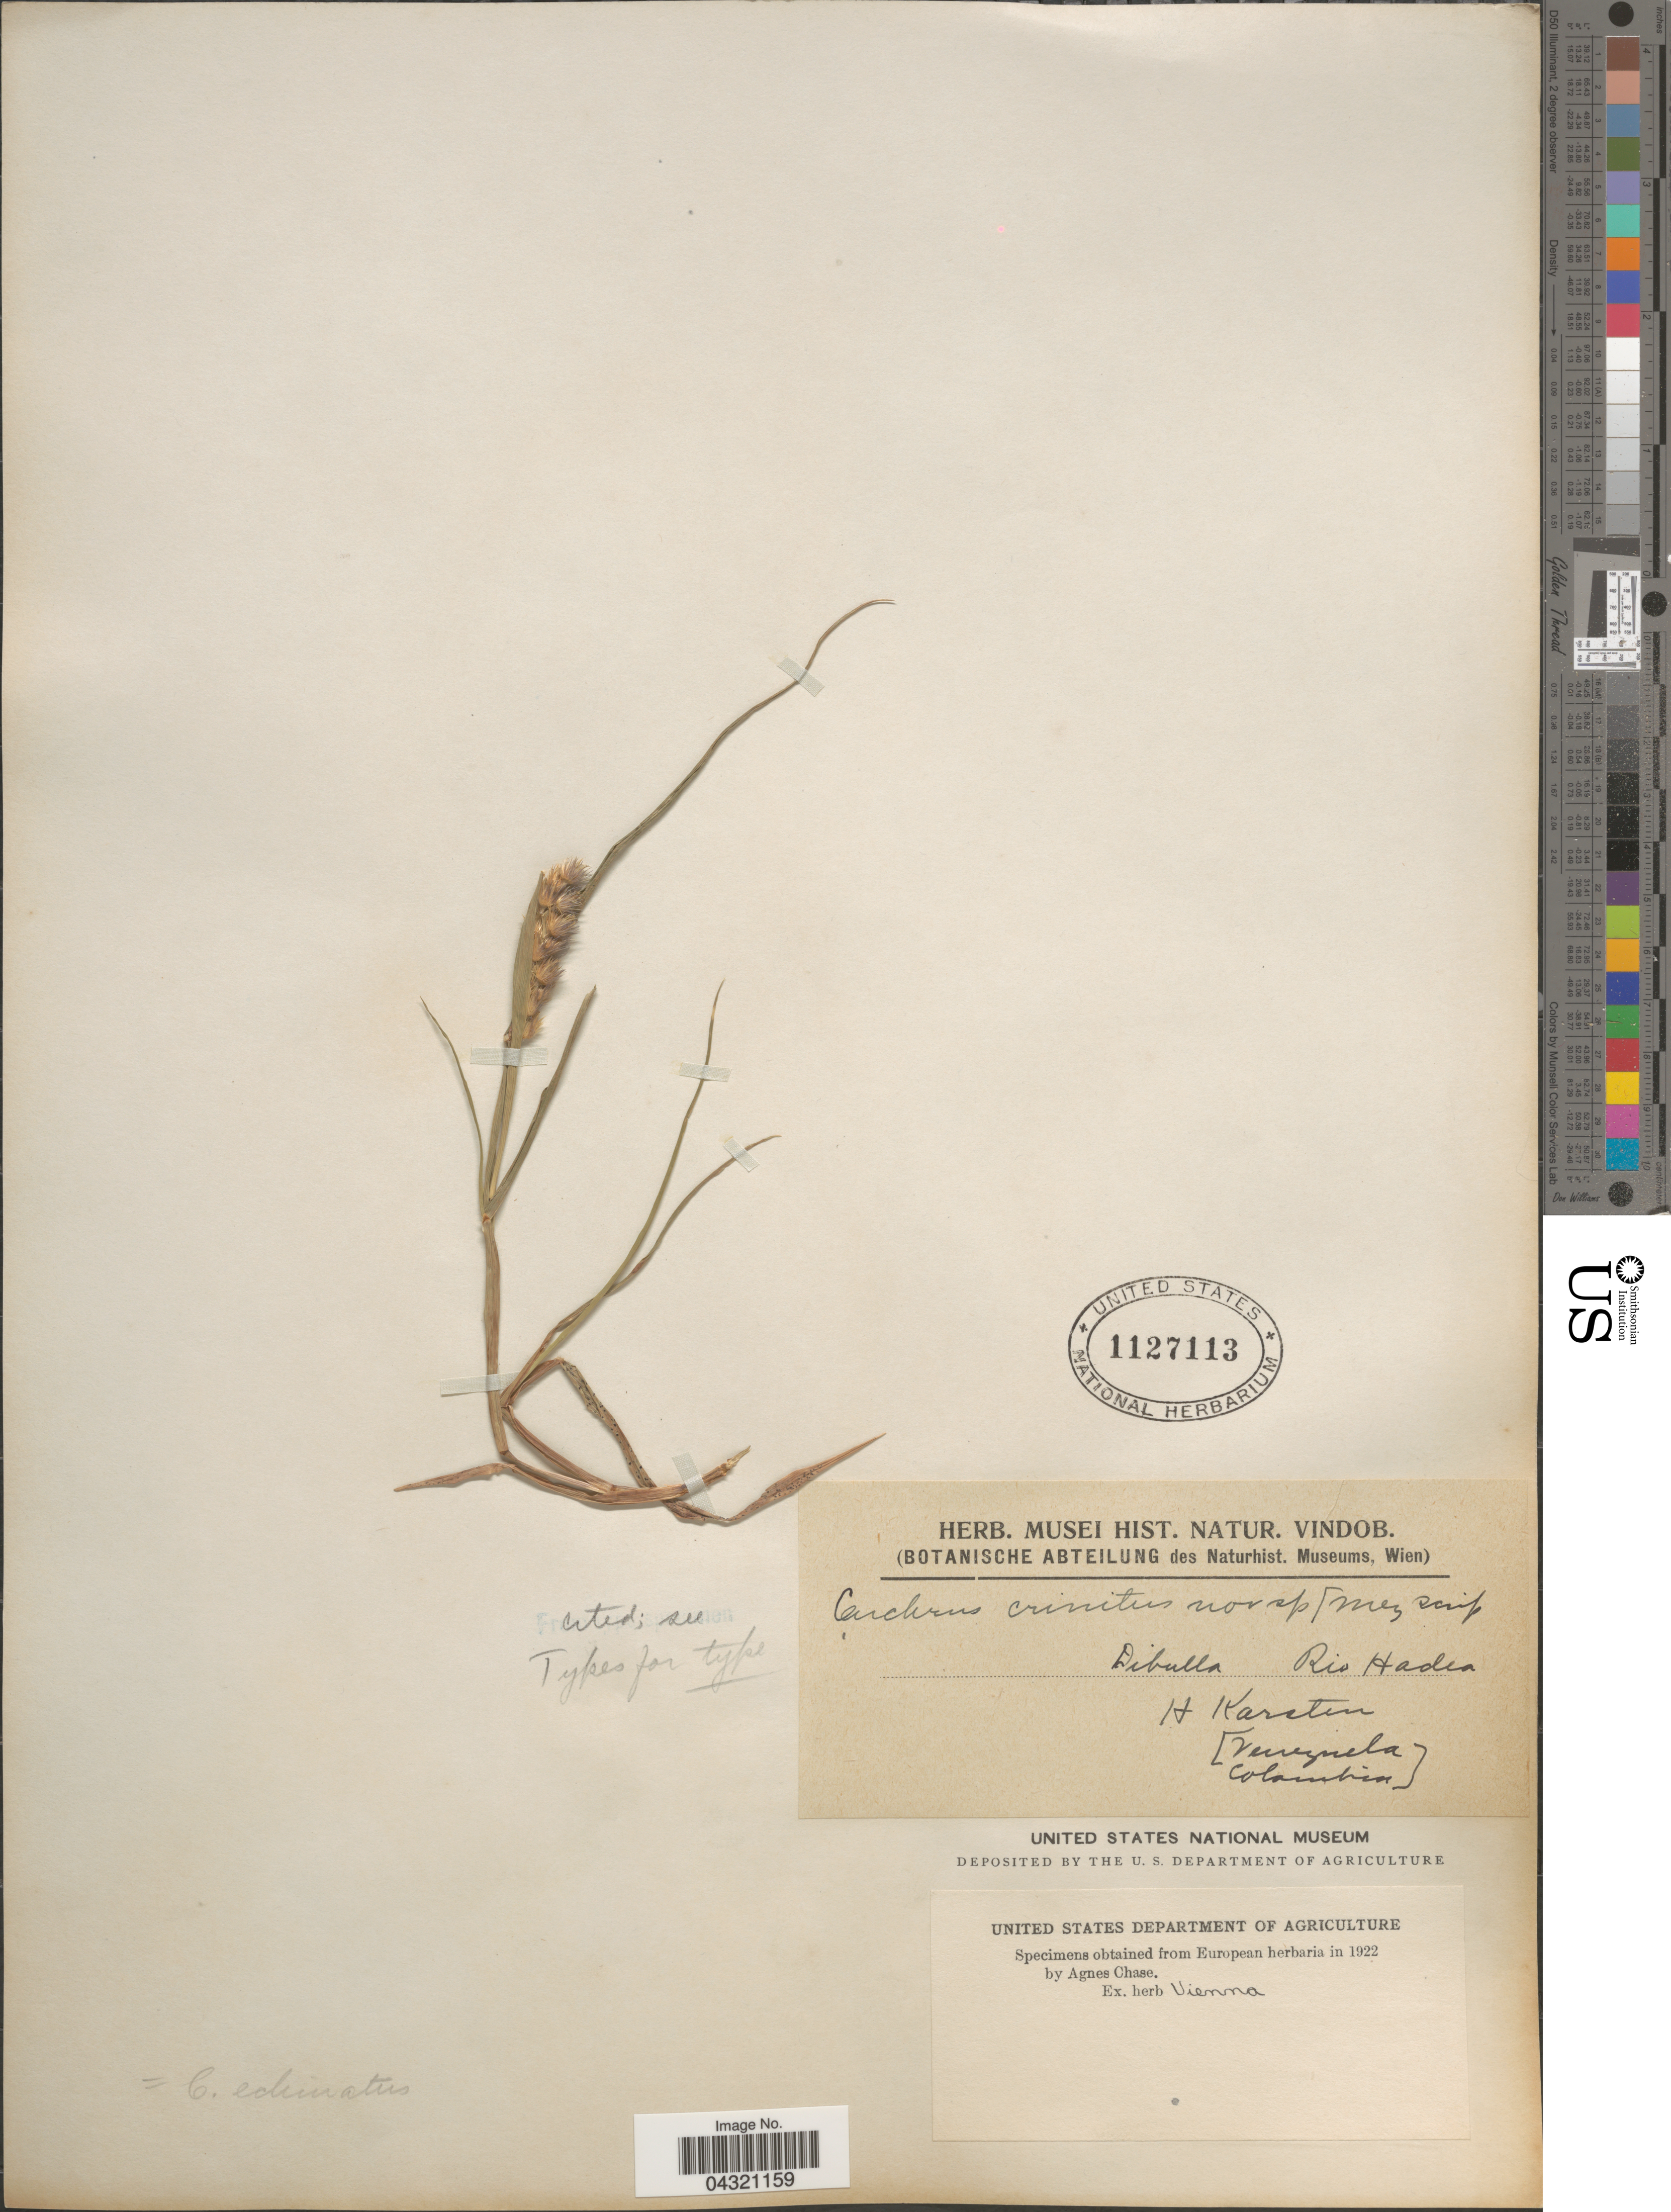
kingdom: Plantae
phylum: Tracheophyta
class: Liliopsida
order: Poales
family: Poaceae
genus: Cenchrus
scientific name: Cenchrus echinatus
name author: L.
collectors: H. Karsten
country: Colombia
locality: Dibulla. Rio Hacha.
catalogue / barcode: US 1127113